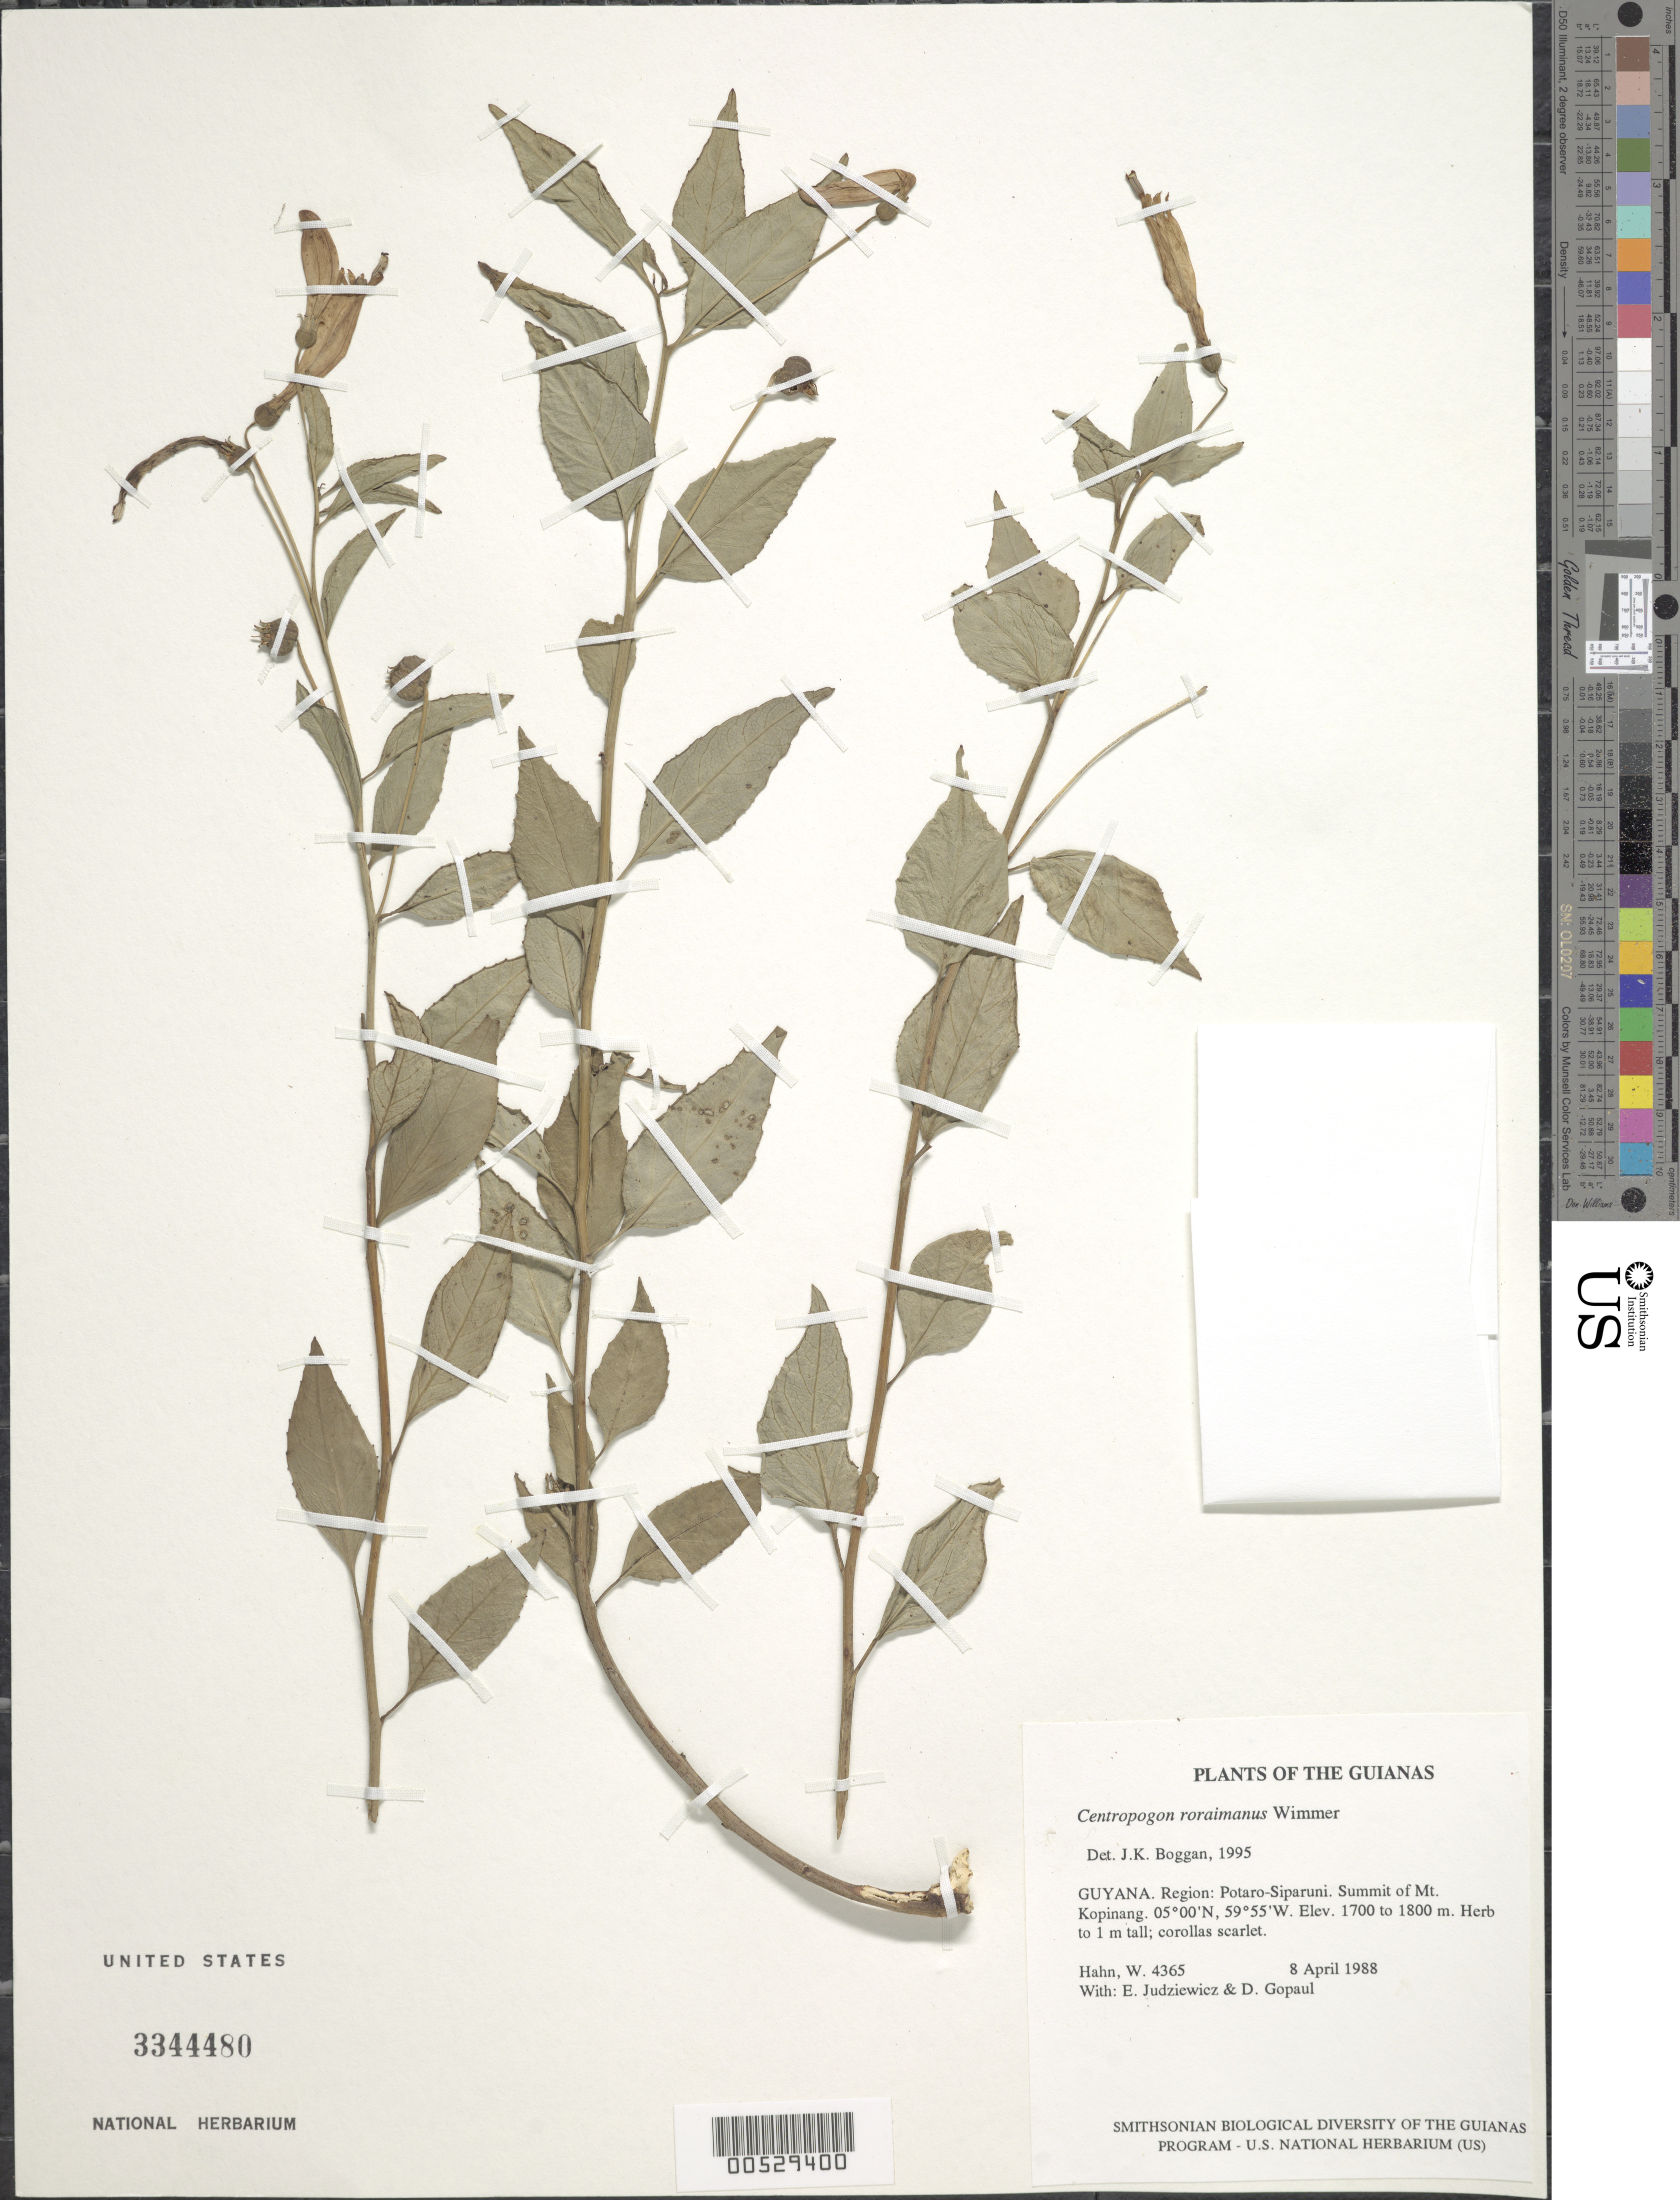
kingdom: Plantae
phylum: Tracheophyta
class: Magnoliopsida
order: Asterales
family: Campanulaceae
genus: Centropogon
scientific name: Centropogon roraimanus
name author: E. Wimm.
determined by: Boggan, J. K., (US), NMNH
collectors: W. Hahn, E. J. Judziewicz & D. Gopaul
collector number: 4365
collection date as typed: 8 April 1988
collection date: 1988-04-08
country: Guyana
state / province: Potaro-Siparuni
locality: Summit of Mt. Kopinang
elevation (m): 1700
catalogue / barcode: US 3344480